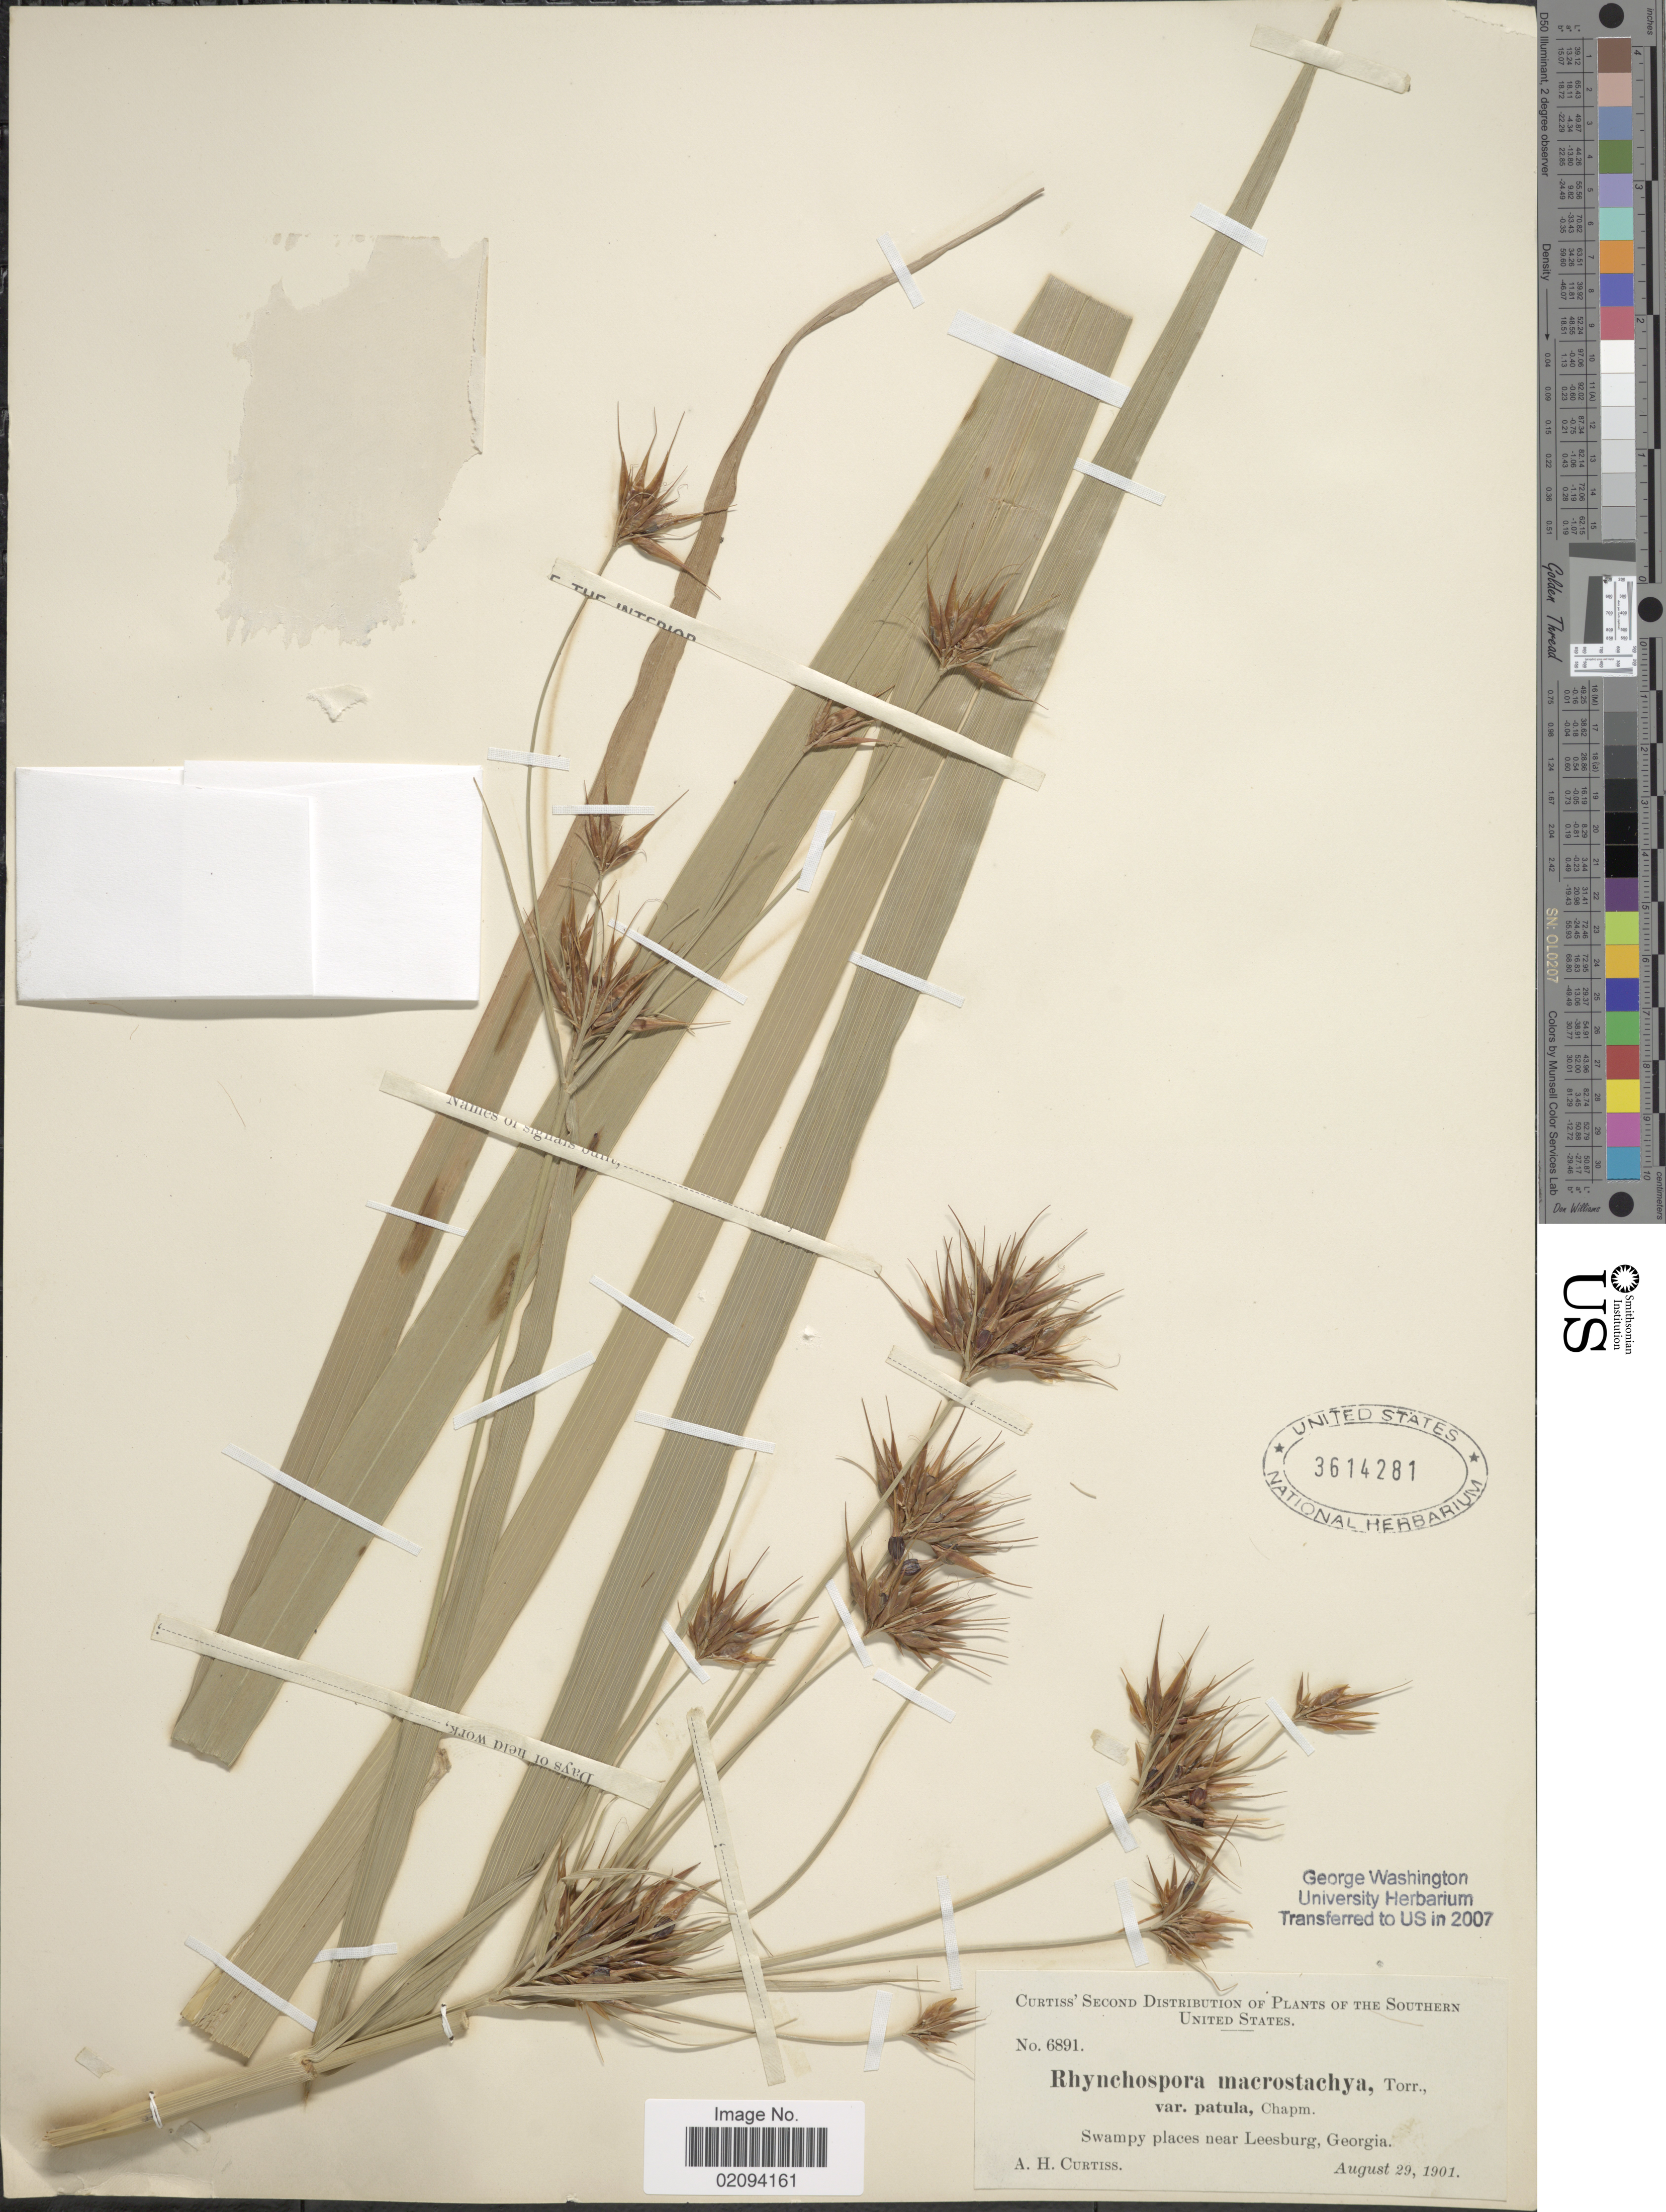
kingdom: Plantae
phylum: Tracheophyta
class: Liliopsida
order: Poales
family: Cyperaceae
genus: Rhynchospora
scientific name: Rhynchospora macrostachya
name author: Torr. ex A. Gray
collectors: A. H. Curtiss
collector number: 6891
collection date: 1901-08-29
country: United States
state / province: Georgia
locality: Swampy places near Leesburg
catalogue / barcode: US 3614281